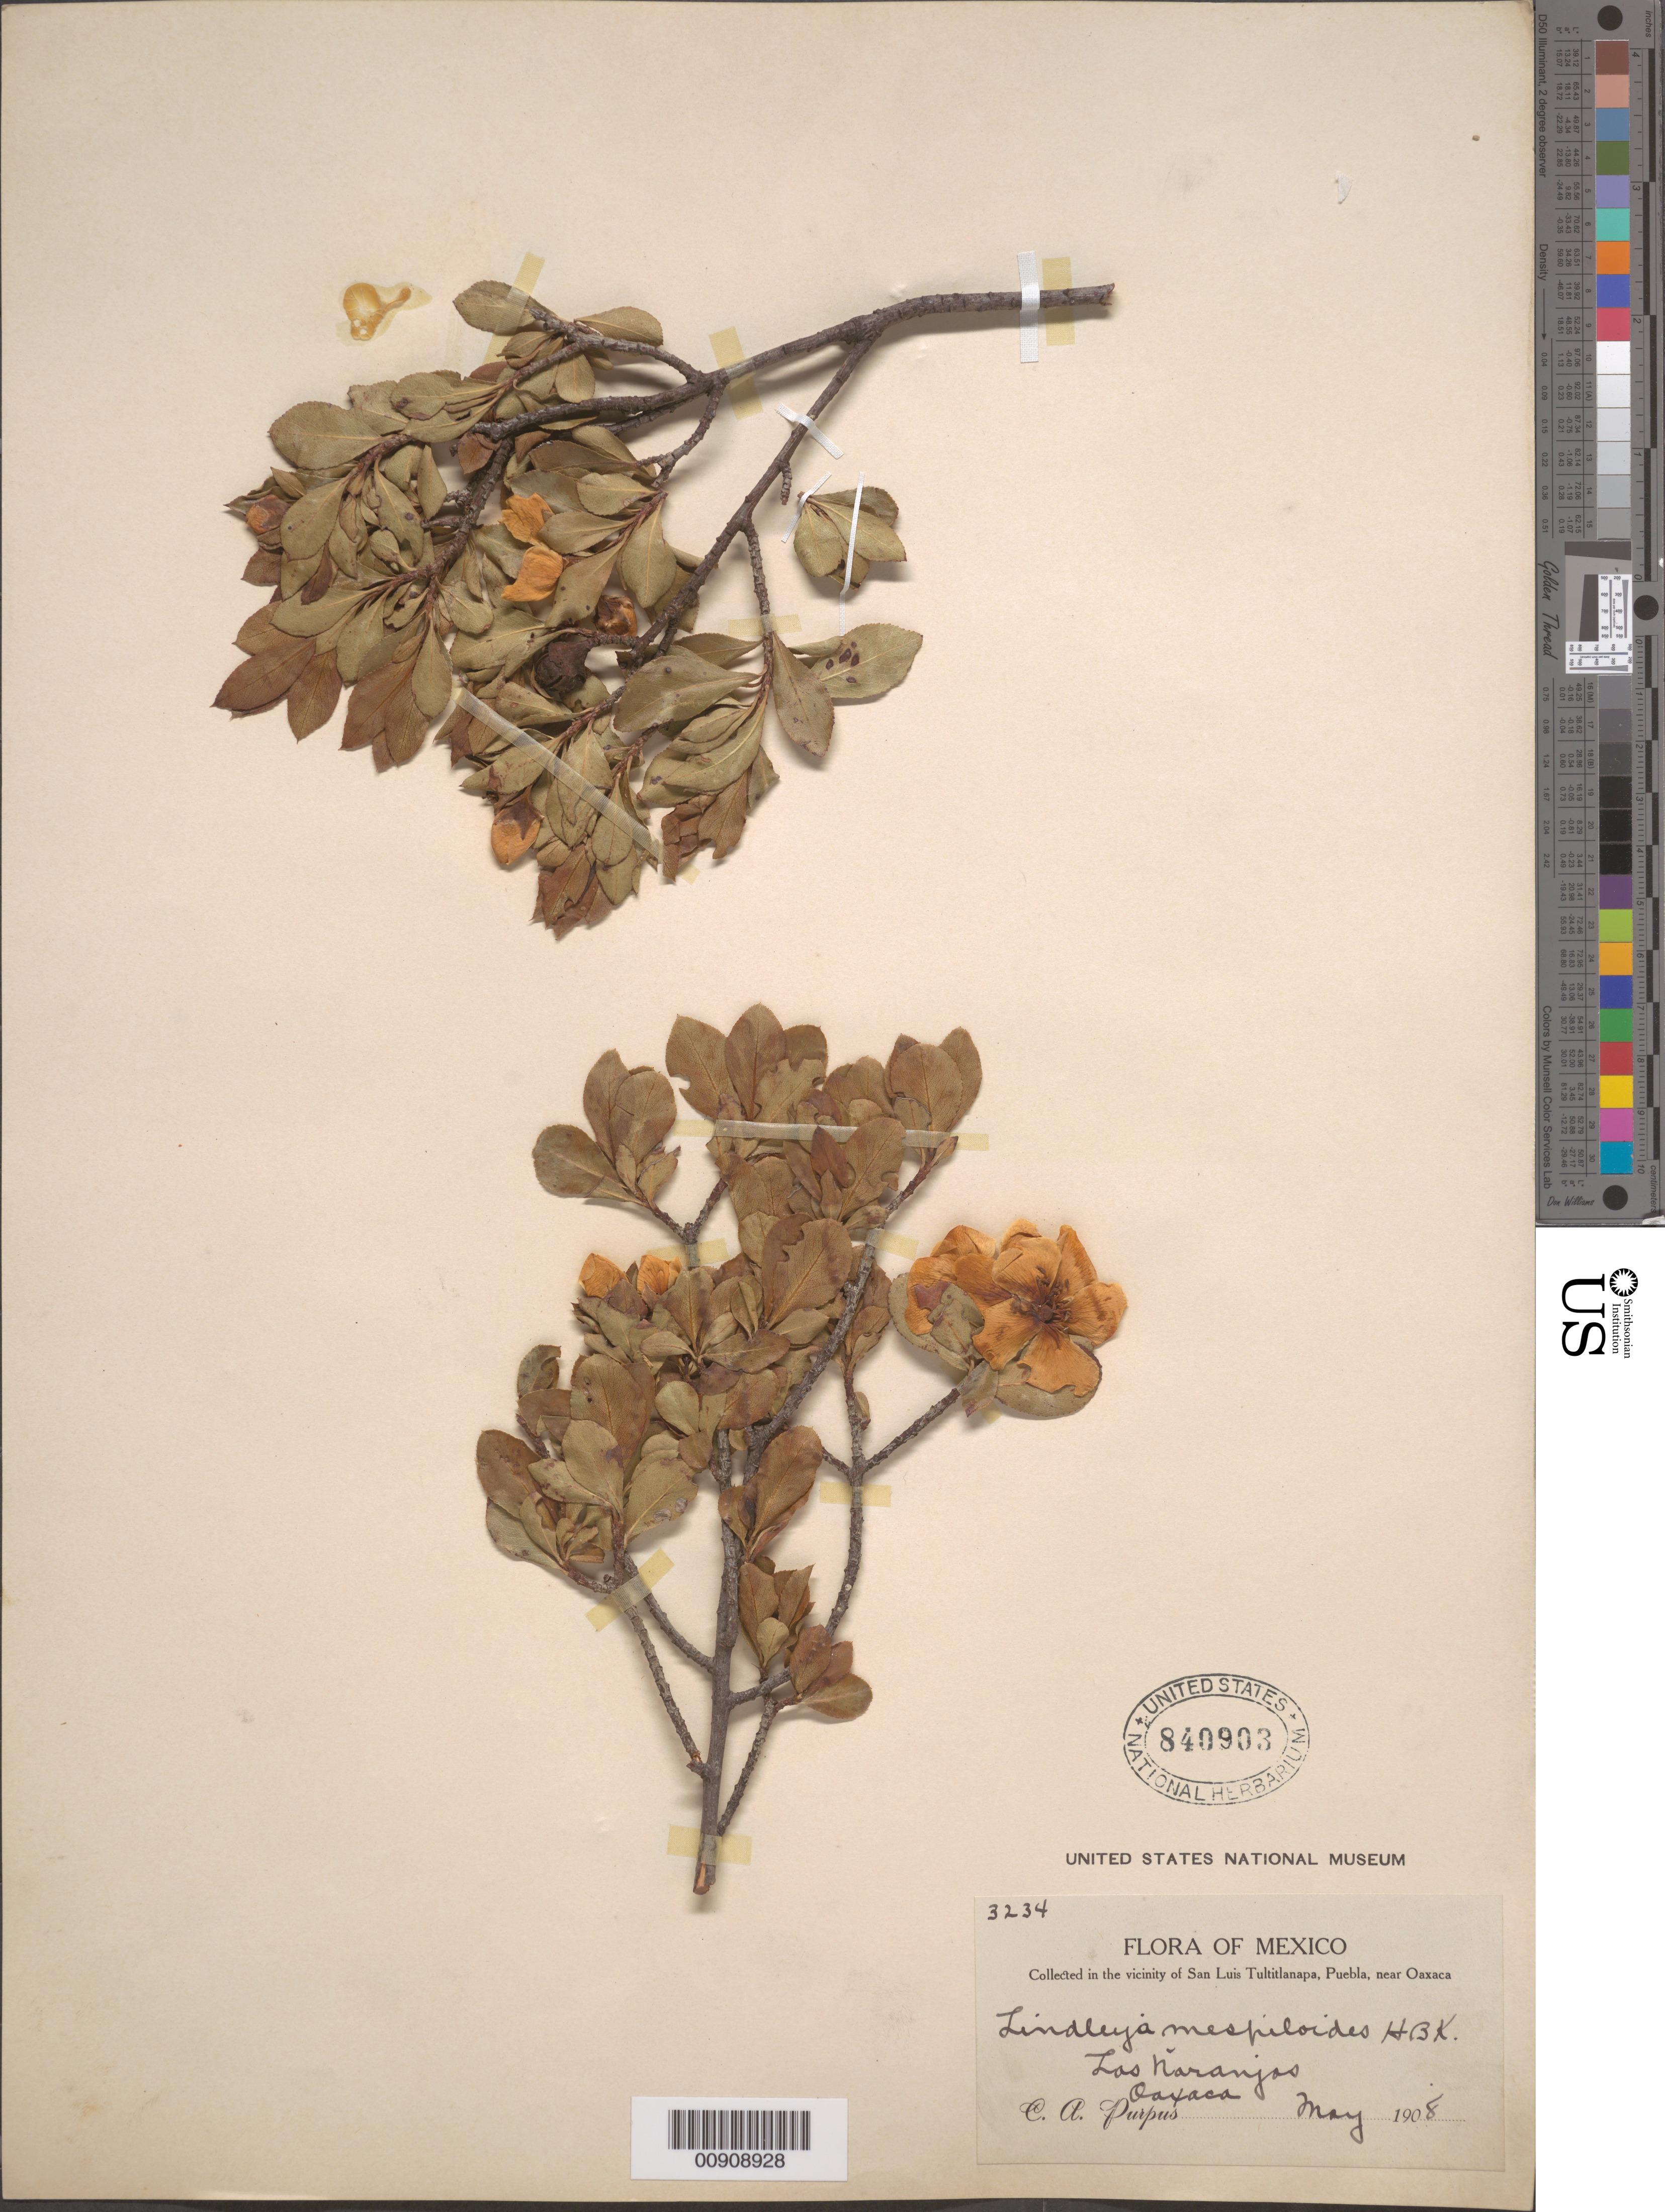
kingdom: Plantae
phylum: Tracheophyta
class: Magnoliopsida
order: Rosales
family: Rosaceae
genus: Lindleya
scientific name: Lindleya mespiloides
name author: Kunth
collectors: C. A. Purpus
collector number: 3234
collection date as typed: May 1908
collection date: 1908-05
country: Mexico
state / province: Oaxaca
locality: Los Naranjos, Oaxaca.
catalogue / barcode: US 840903